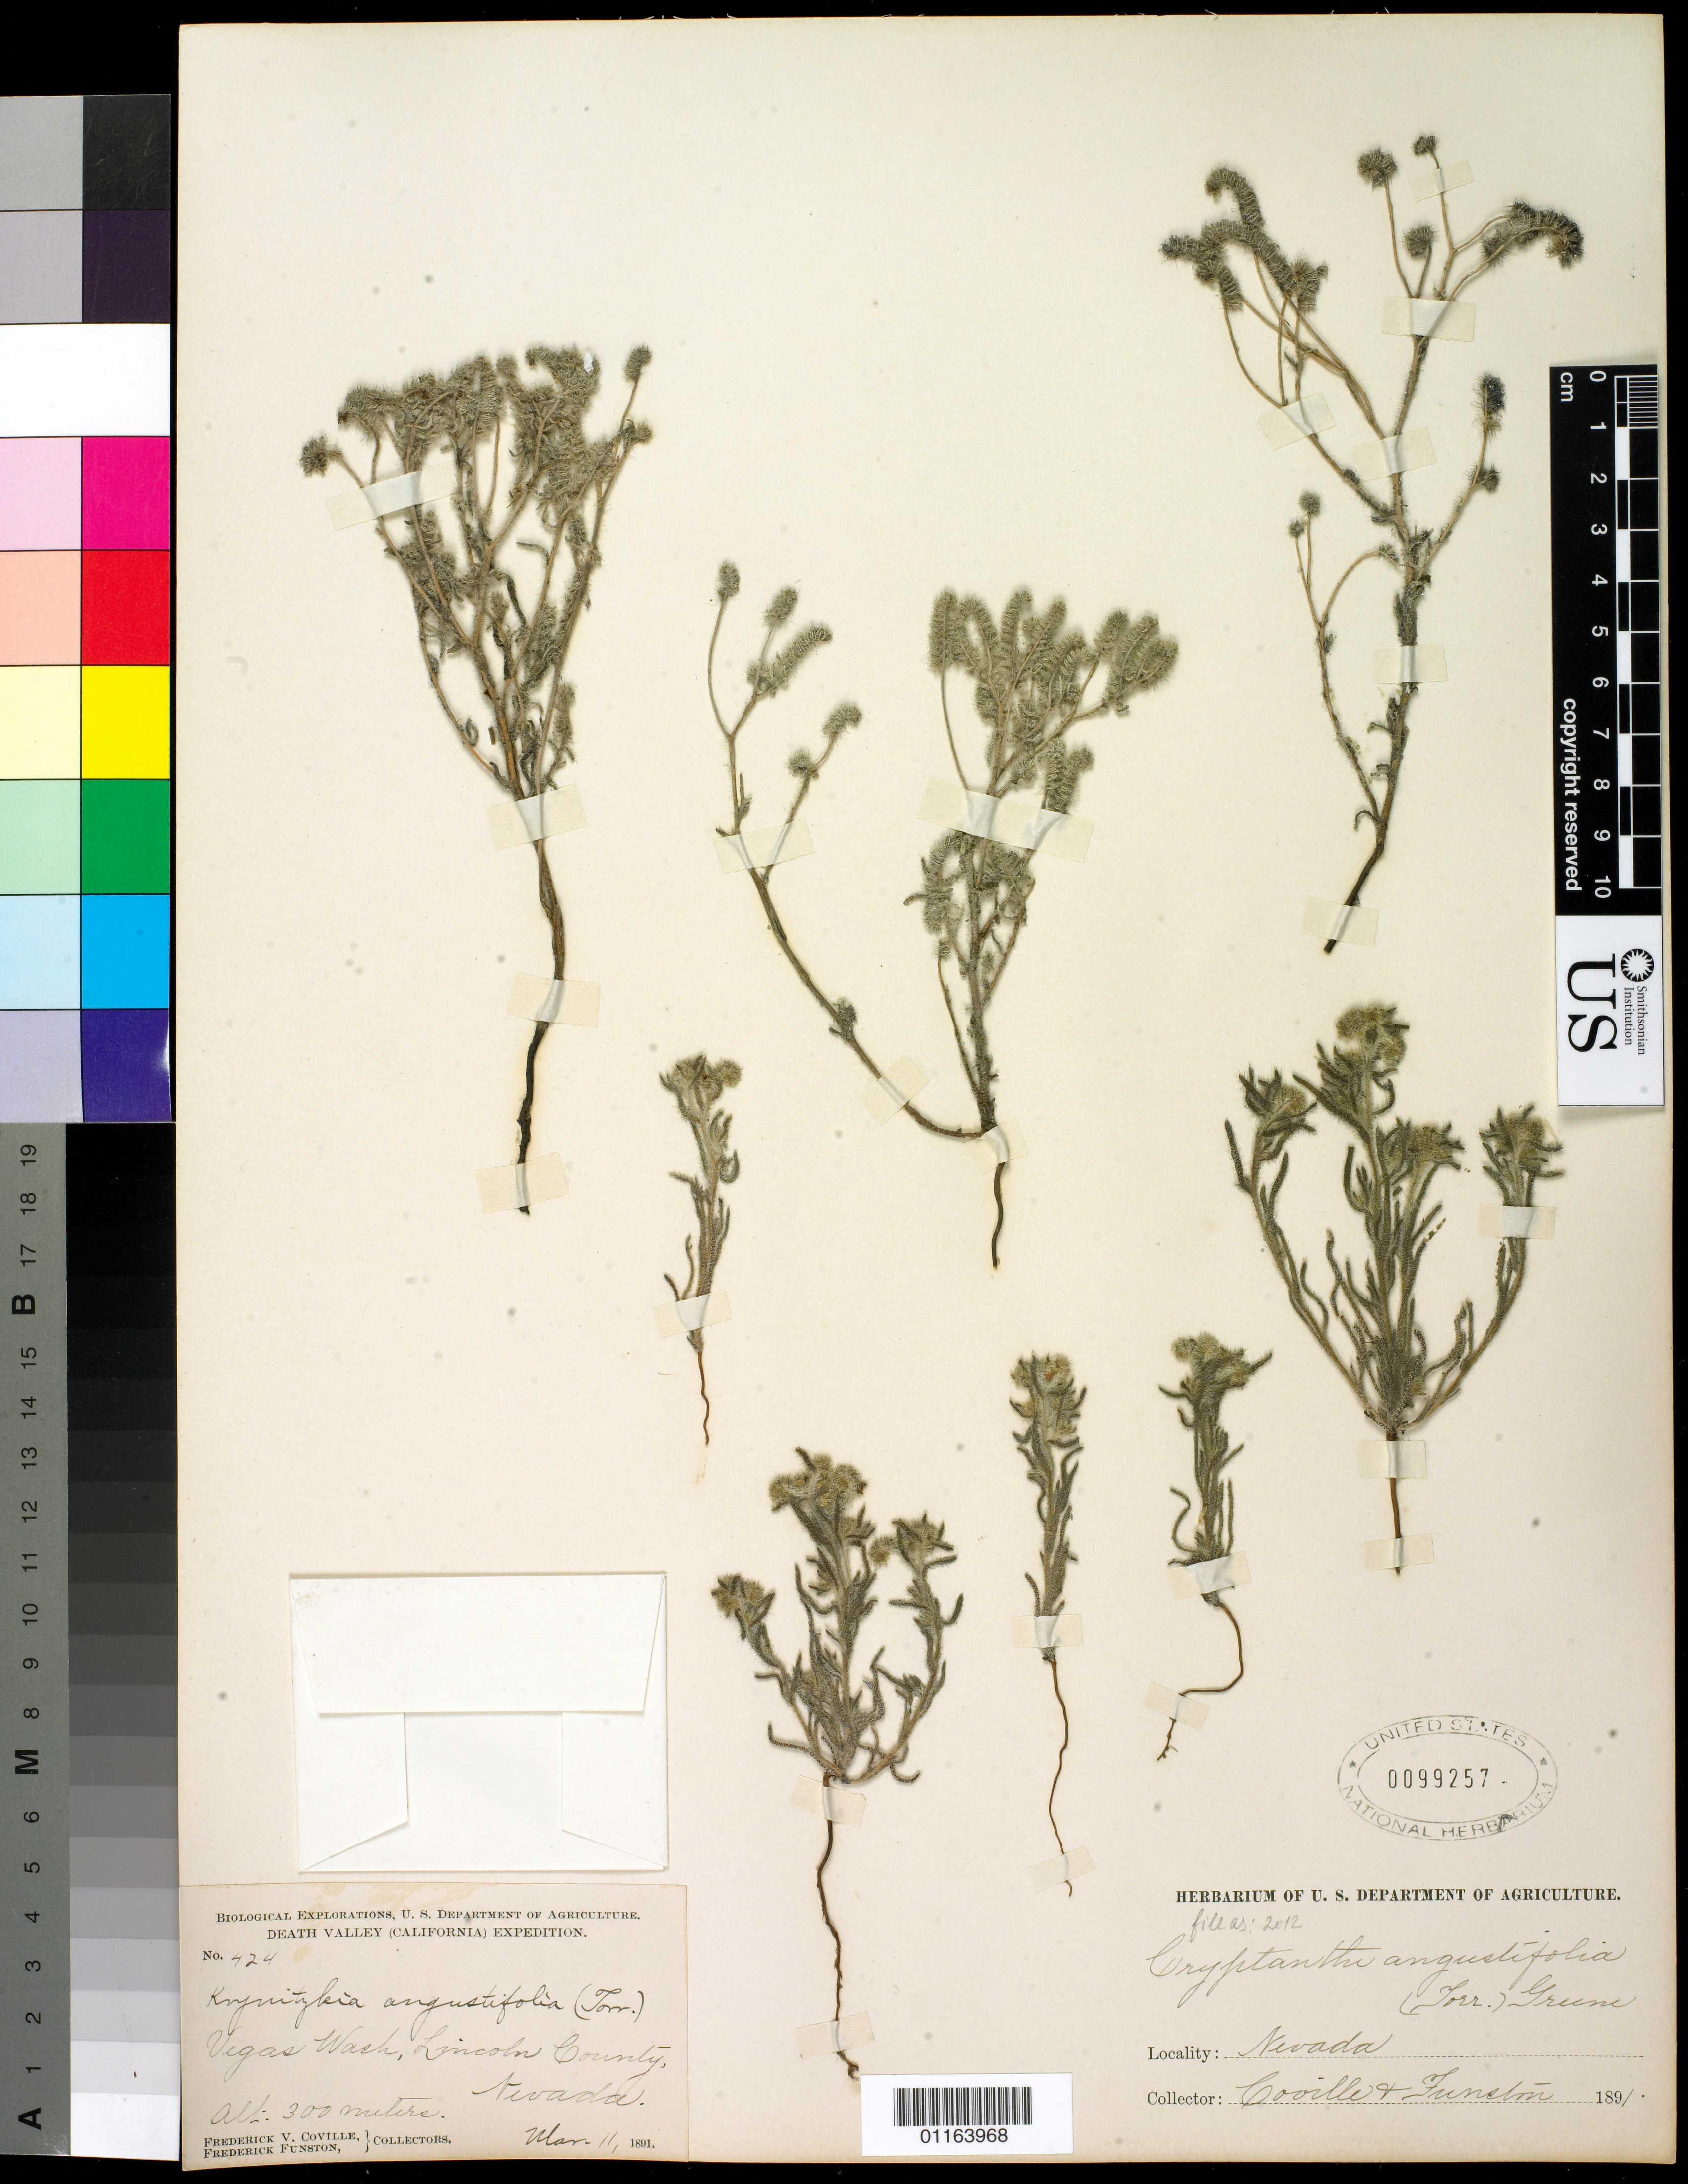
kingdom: Plantae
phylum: Tracheophyta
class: Magnoliopsida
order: Boraginales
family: Boraginaceae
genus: Cryptantha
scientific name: Cryptantha angustifolia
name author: (Torr.) Greene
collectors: F. V. Coville & F. Funston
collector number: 424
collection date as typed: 11 Mar 1891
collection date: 1891-03-11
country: United States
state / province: Nevada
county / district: Lincoln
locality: Vegas Wash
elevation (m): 300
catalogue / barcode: US 99257